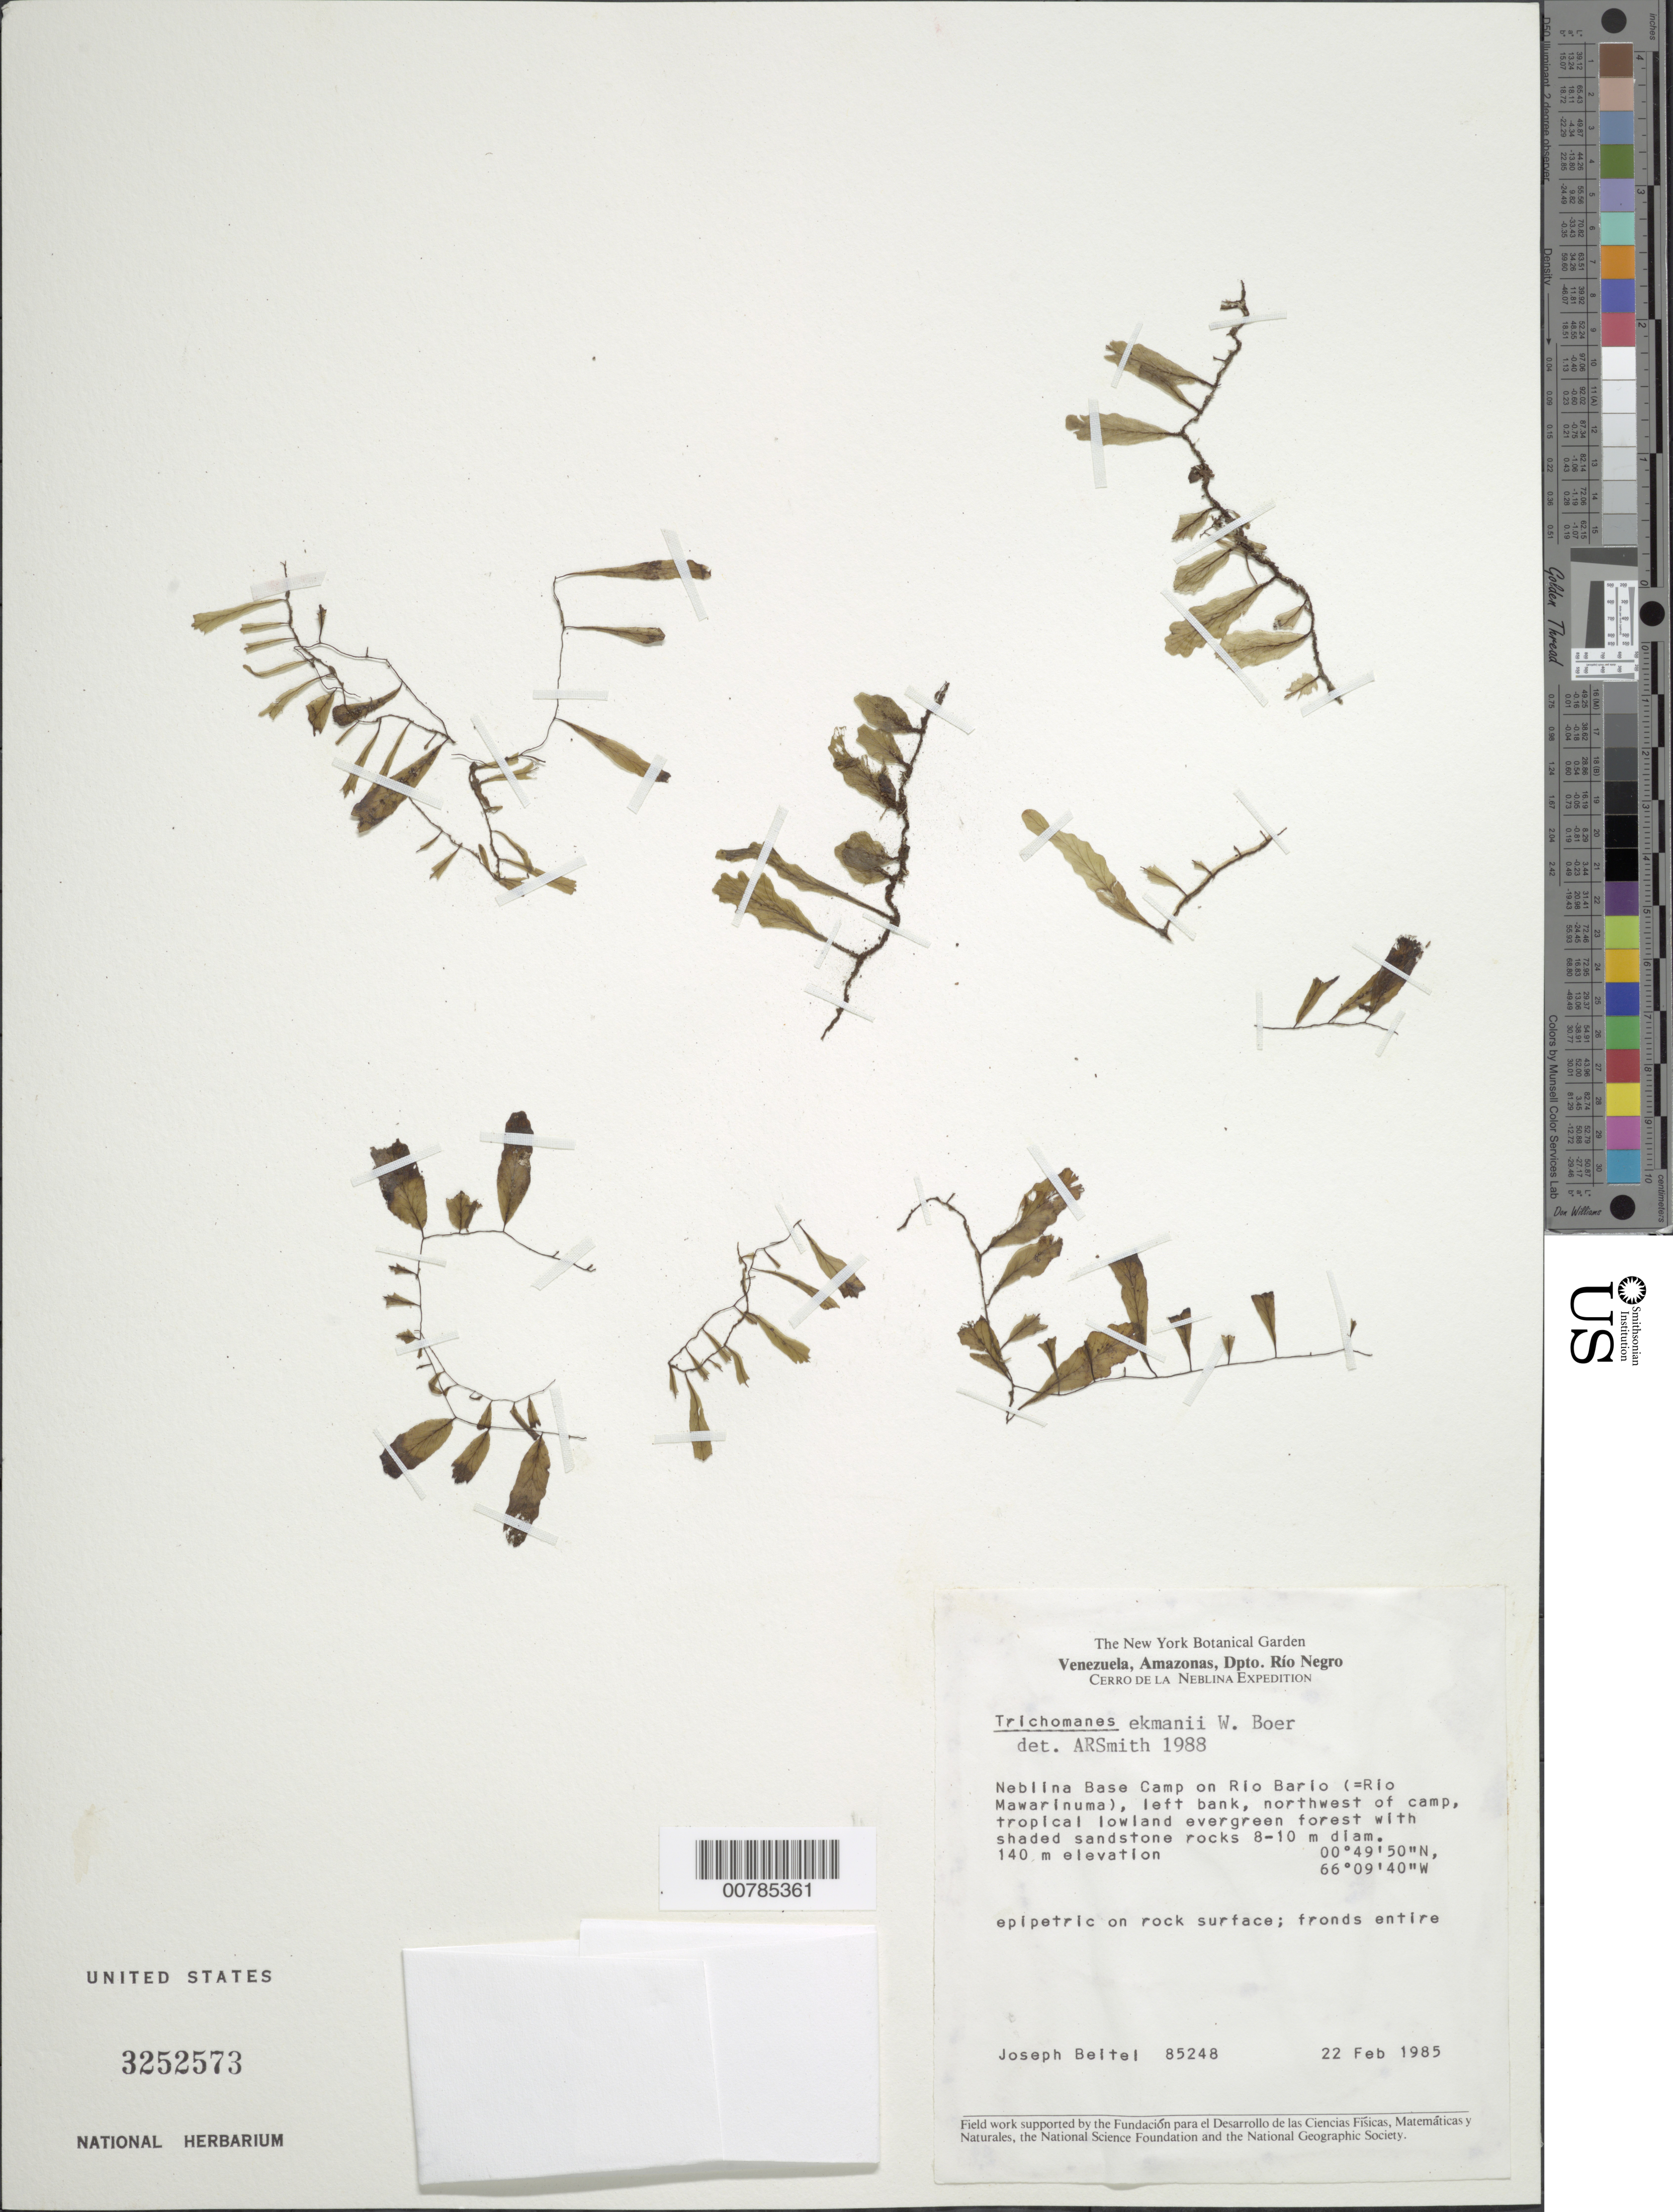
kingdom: Plantae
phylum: Tracheophyta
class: Polypodiopsida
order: Hymenophyllales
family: Hymenophyllaceae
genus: Didymoglossum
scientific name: Didymoglossum ekmanii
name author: (Wess. Boer) Ebihara & Dubuisson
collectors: J. M. Beitel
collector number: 85248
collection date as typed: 22-Feb-85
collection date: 1985-02-22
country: Venezuela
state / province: Amazonas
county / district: Río Negro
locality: Neblina Base Camp on Río Barío (Río Mawarinuma), left bank, NE of Base Camp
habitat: Tropical lowland evergreen forest with shaded sandstone rocks 8-10 m diam; on rock surface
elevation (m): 140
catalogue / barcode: US 3252573